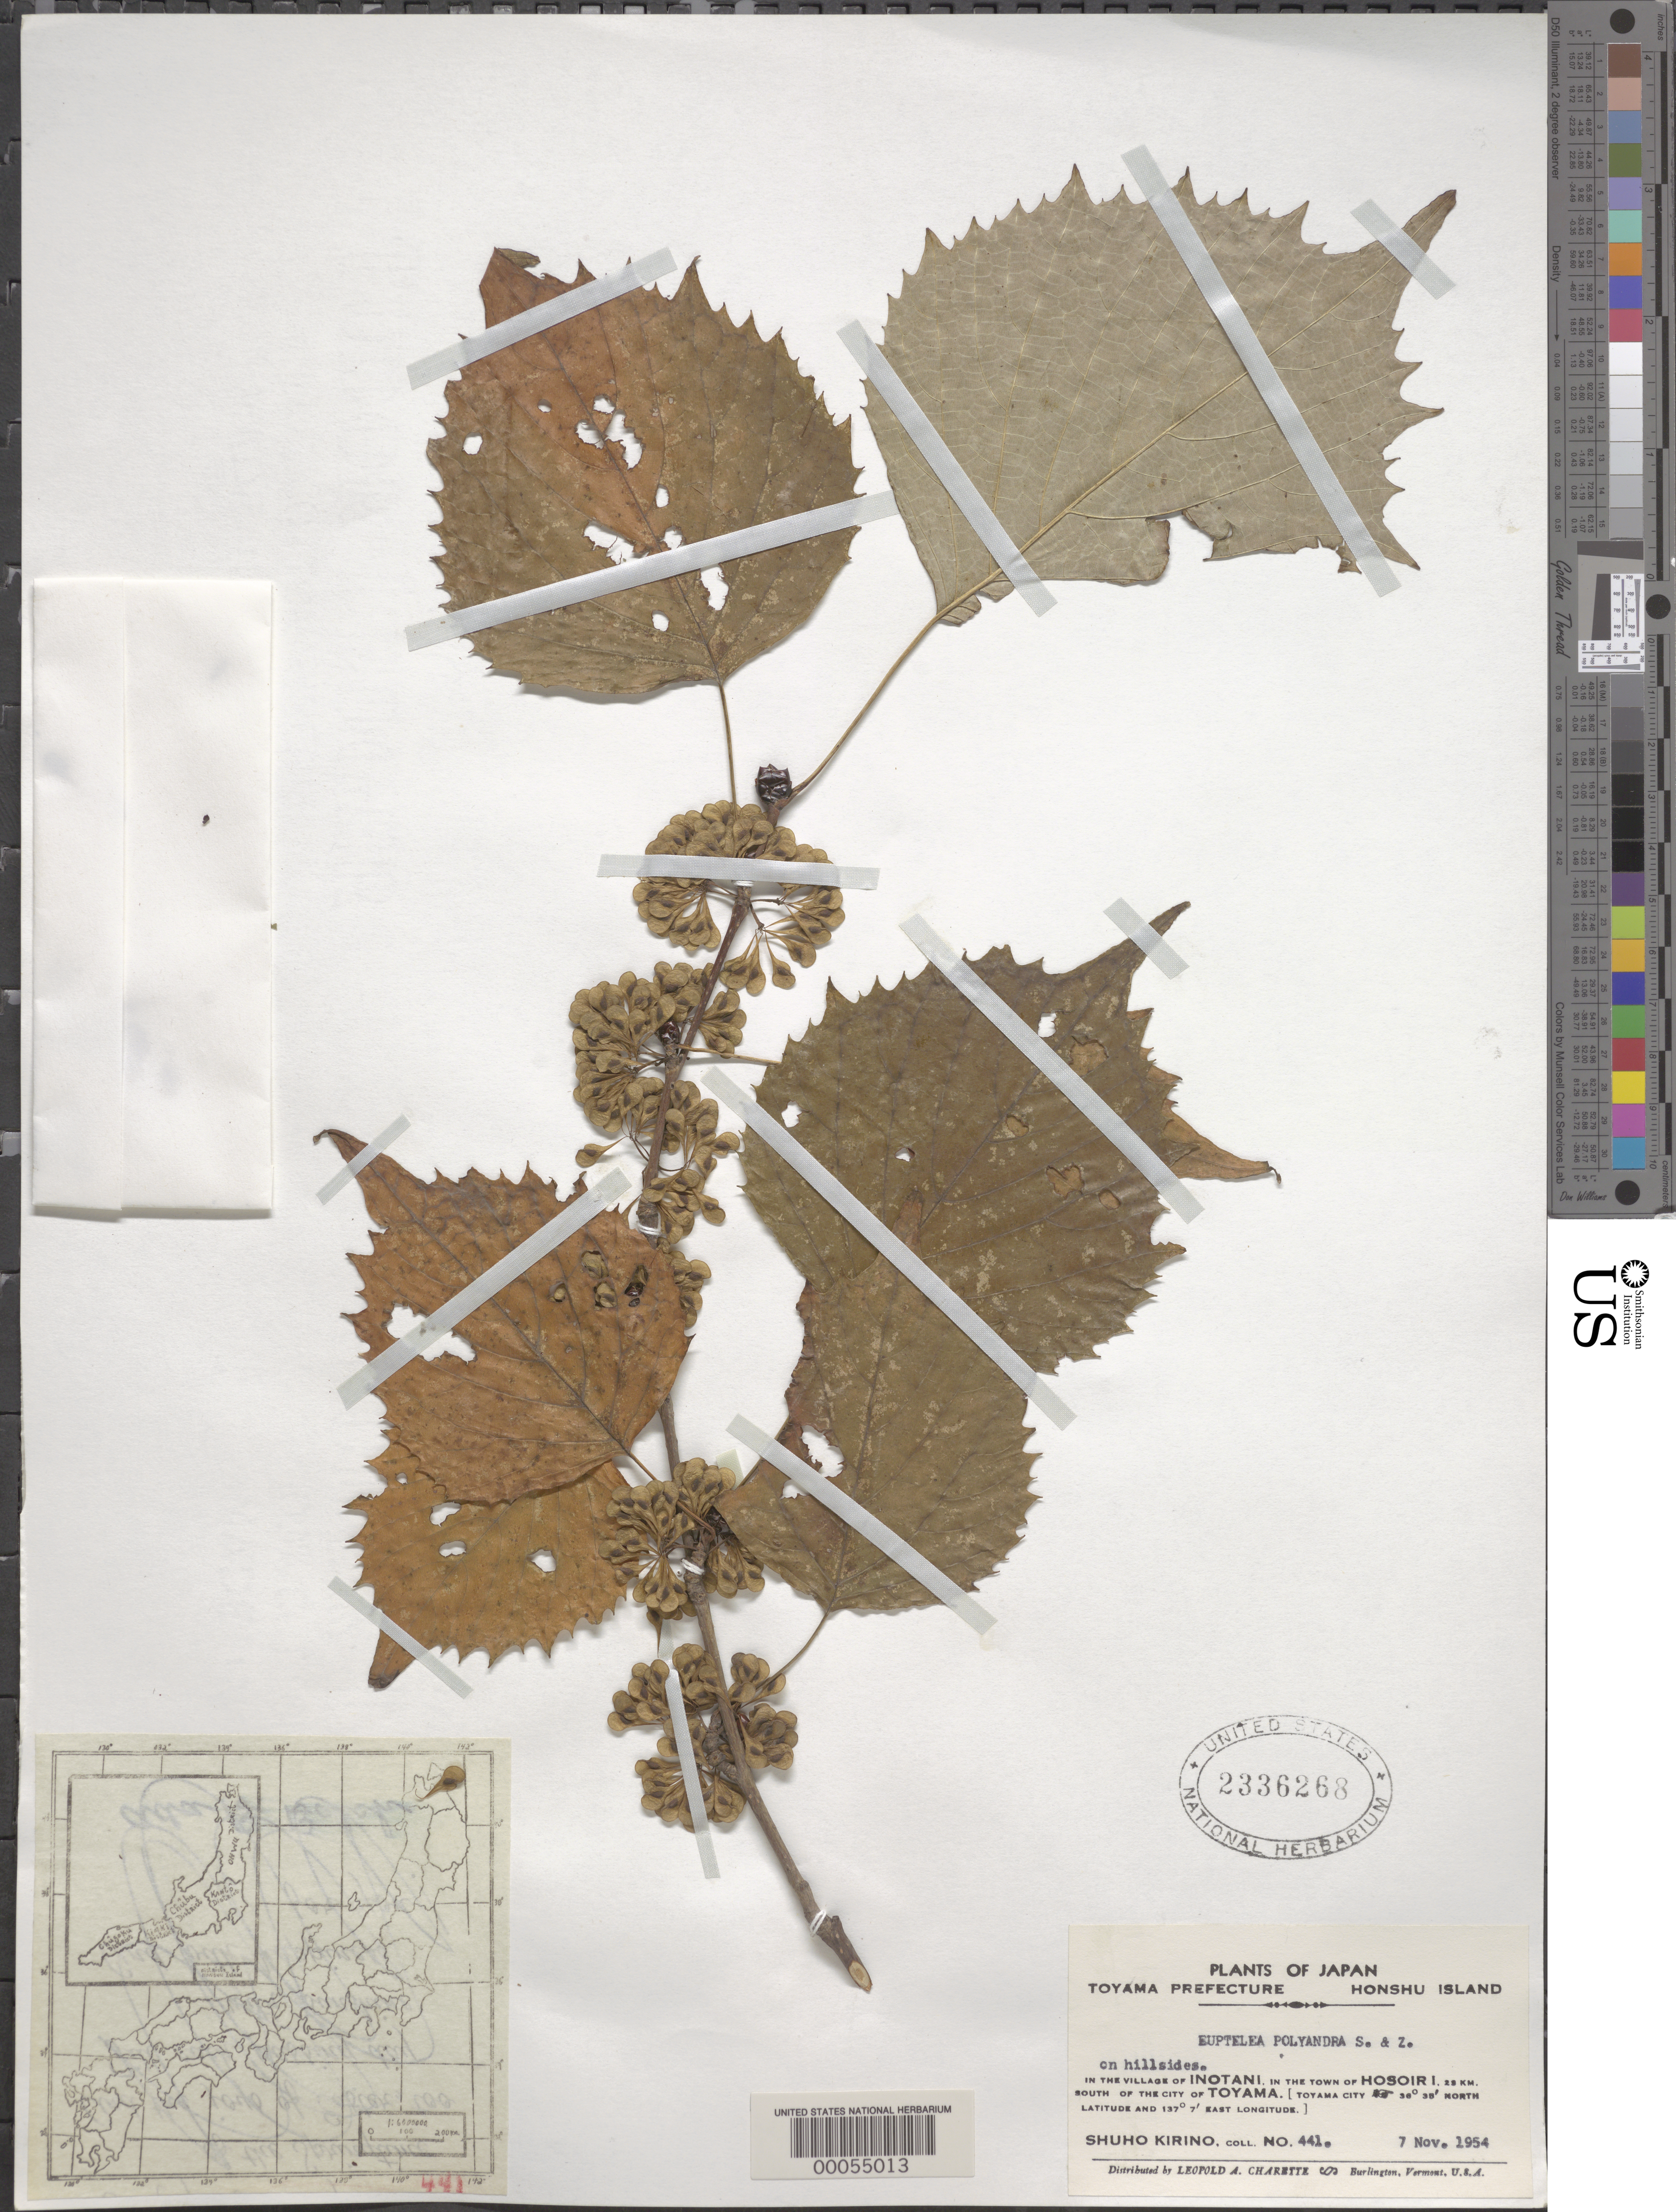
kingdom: Plantae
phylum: Tracheophyta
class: Magnoliopsida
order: Ranunculales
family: Eupteleaceae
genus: Euptelea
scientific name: Euptelea polyandra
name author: Siebold & Zucc.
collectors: S. Kirino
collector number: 441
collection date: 1954-11-07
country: Japan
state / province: Toyama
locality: Toyama Prefecture, Honsu Island. In the village of Inotani, in the town of Hosoir I, 25 km. south of the City of Toyama. [Toyama City].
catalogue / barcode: US 2336268